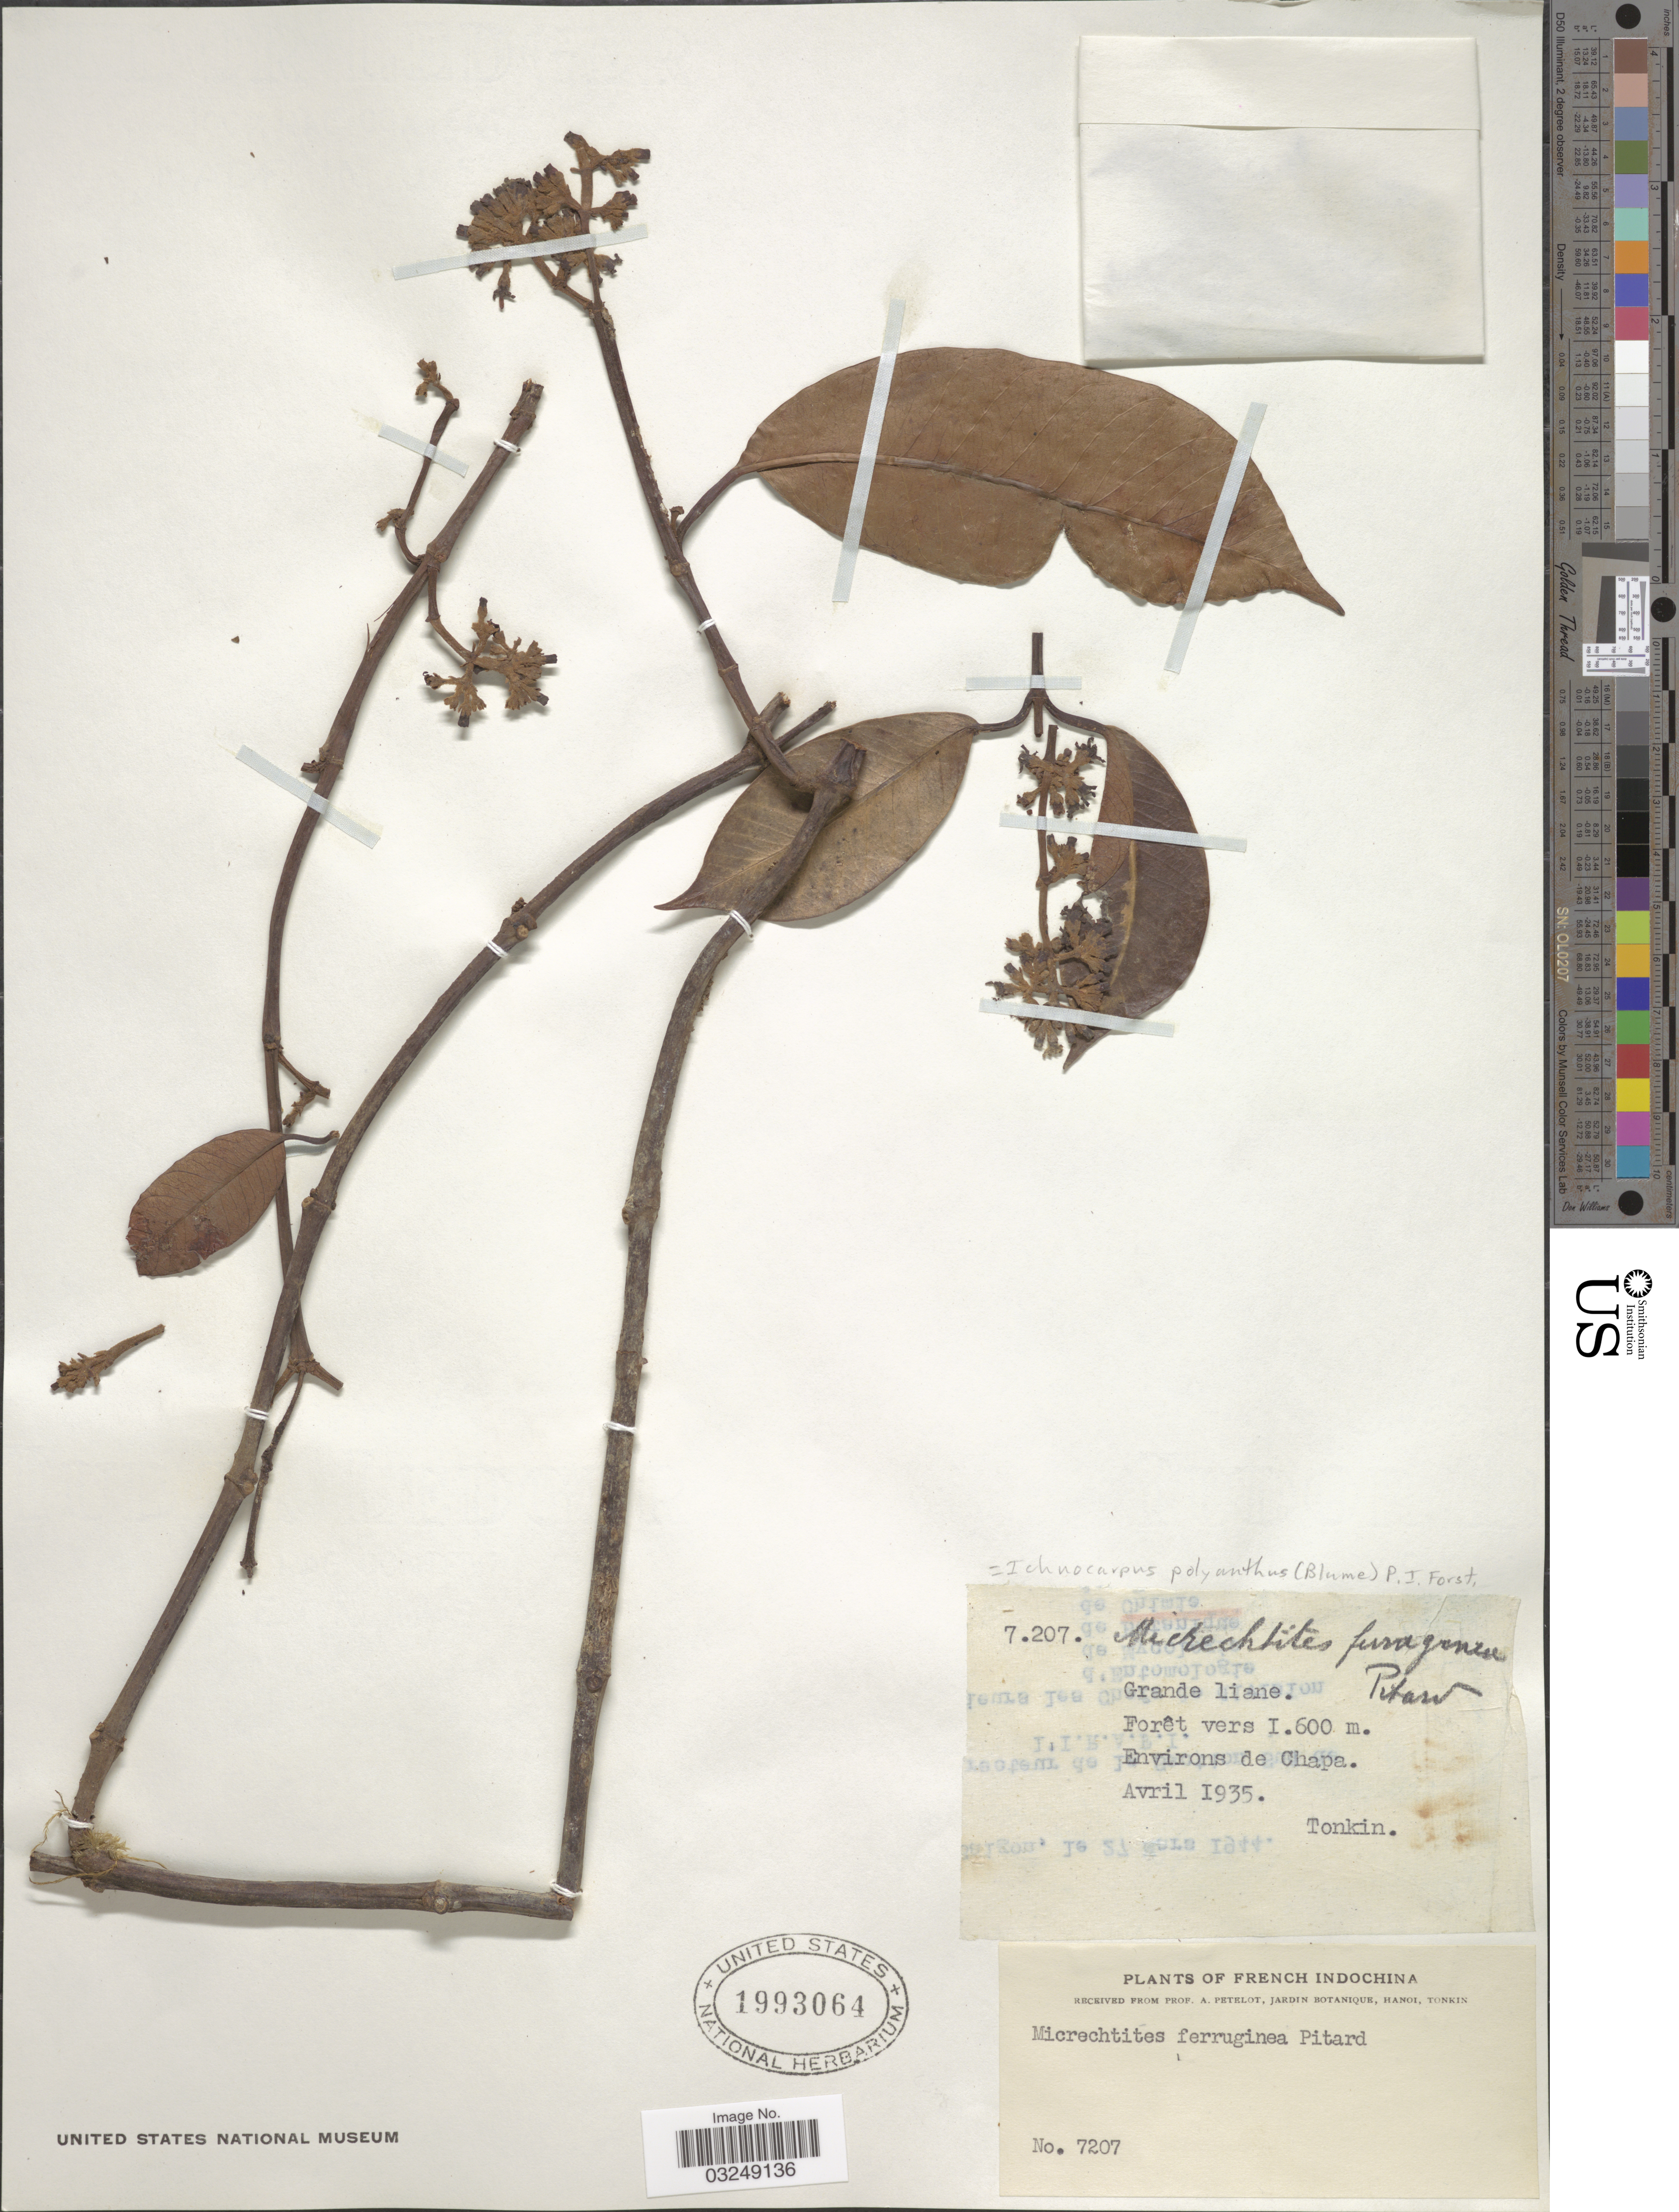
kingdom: Plantae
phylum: Tracheophyta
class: Magnoliopsida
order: Gentianales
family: Apocynaceae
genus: Ichnocarpus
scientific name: Ichnocarpus polyanthus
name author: (Blume) P.I. Forst.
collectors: P. A. Pételot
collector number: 7207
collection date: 1935-04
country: Vietnam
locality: Environs de Chapa. French Indochina.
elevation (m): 1600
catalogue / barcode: US 1993064